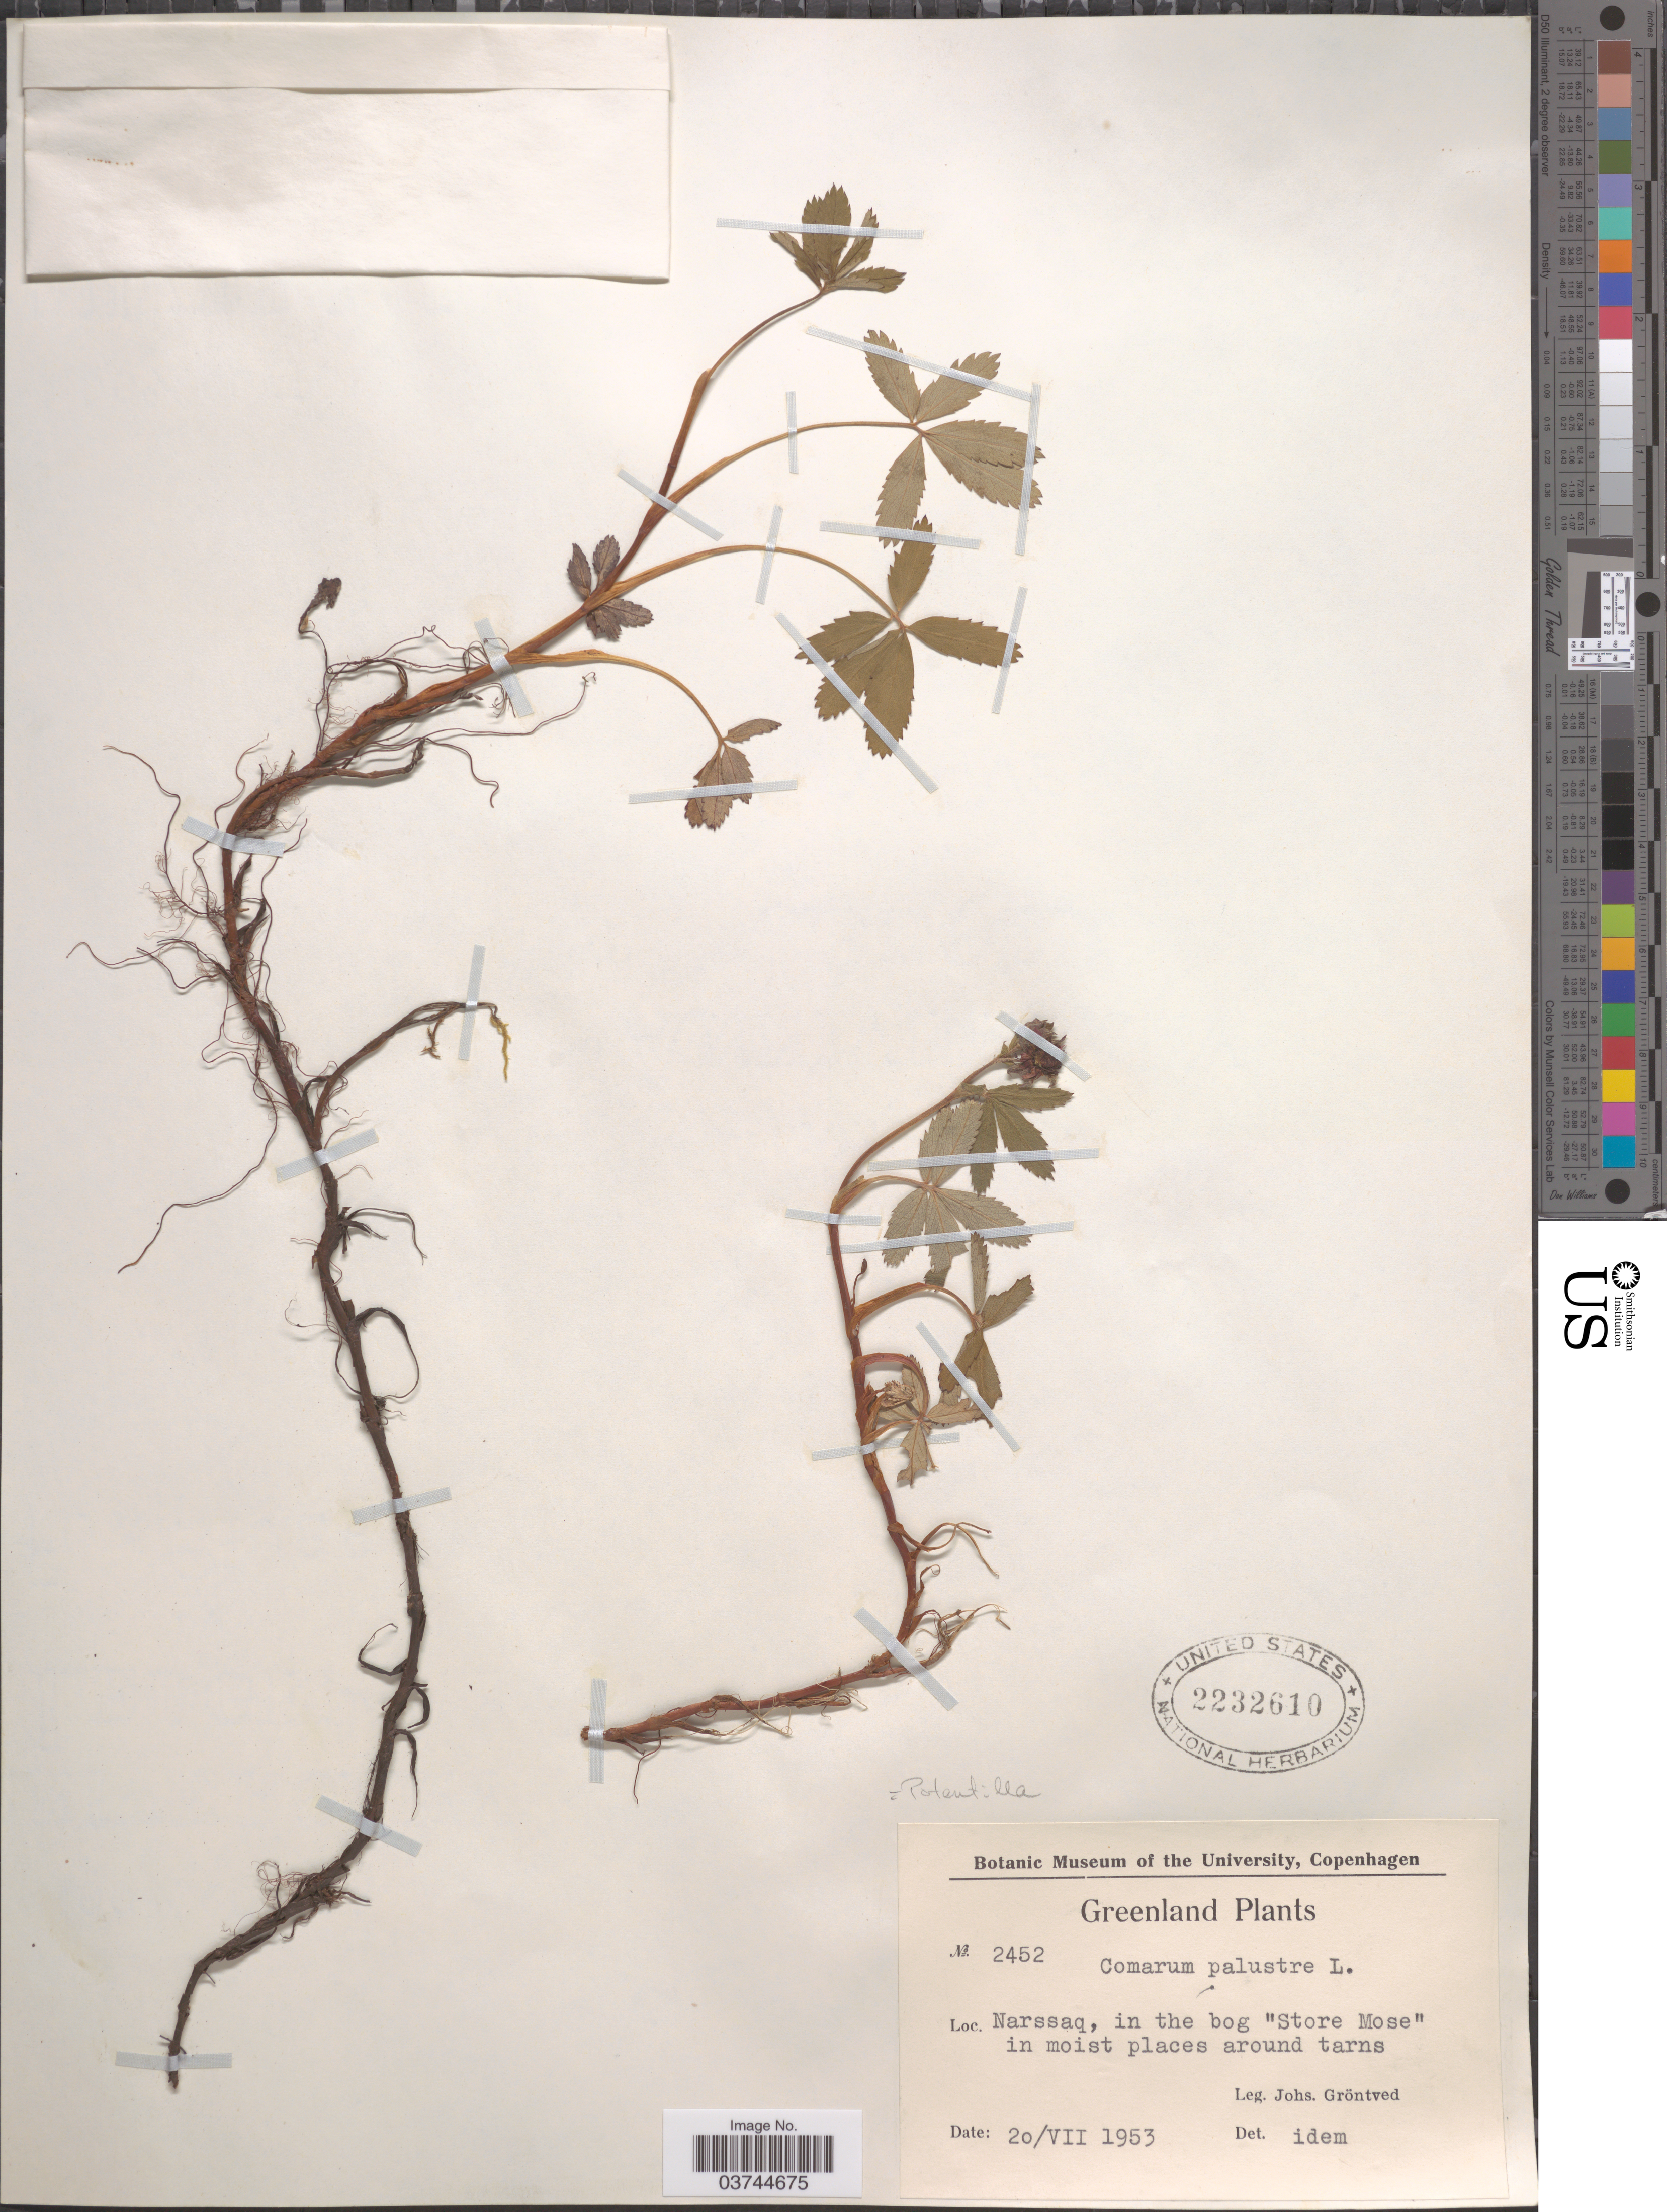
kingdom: Plantae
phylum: Tracheophyta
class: Magnoliopsida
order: Rosales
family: Rosaceae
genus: Comarum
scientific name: Comarum palustre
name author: L.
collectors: J. Gröntved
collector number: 2452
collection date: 1953-07-20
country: Greenland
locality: Narssaq, in the bog "Store Mose" in moist places around tarns.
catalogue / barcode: US 2232610